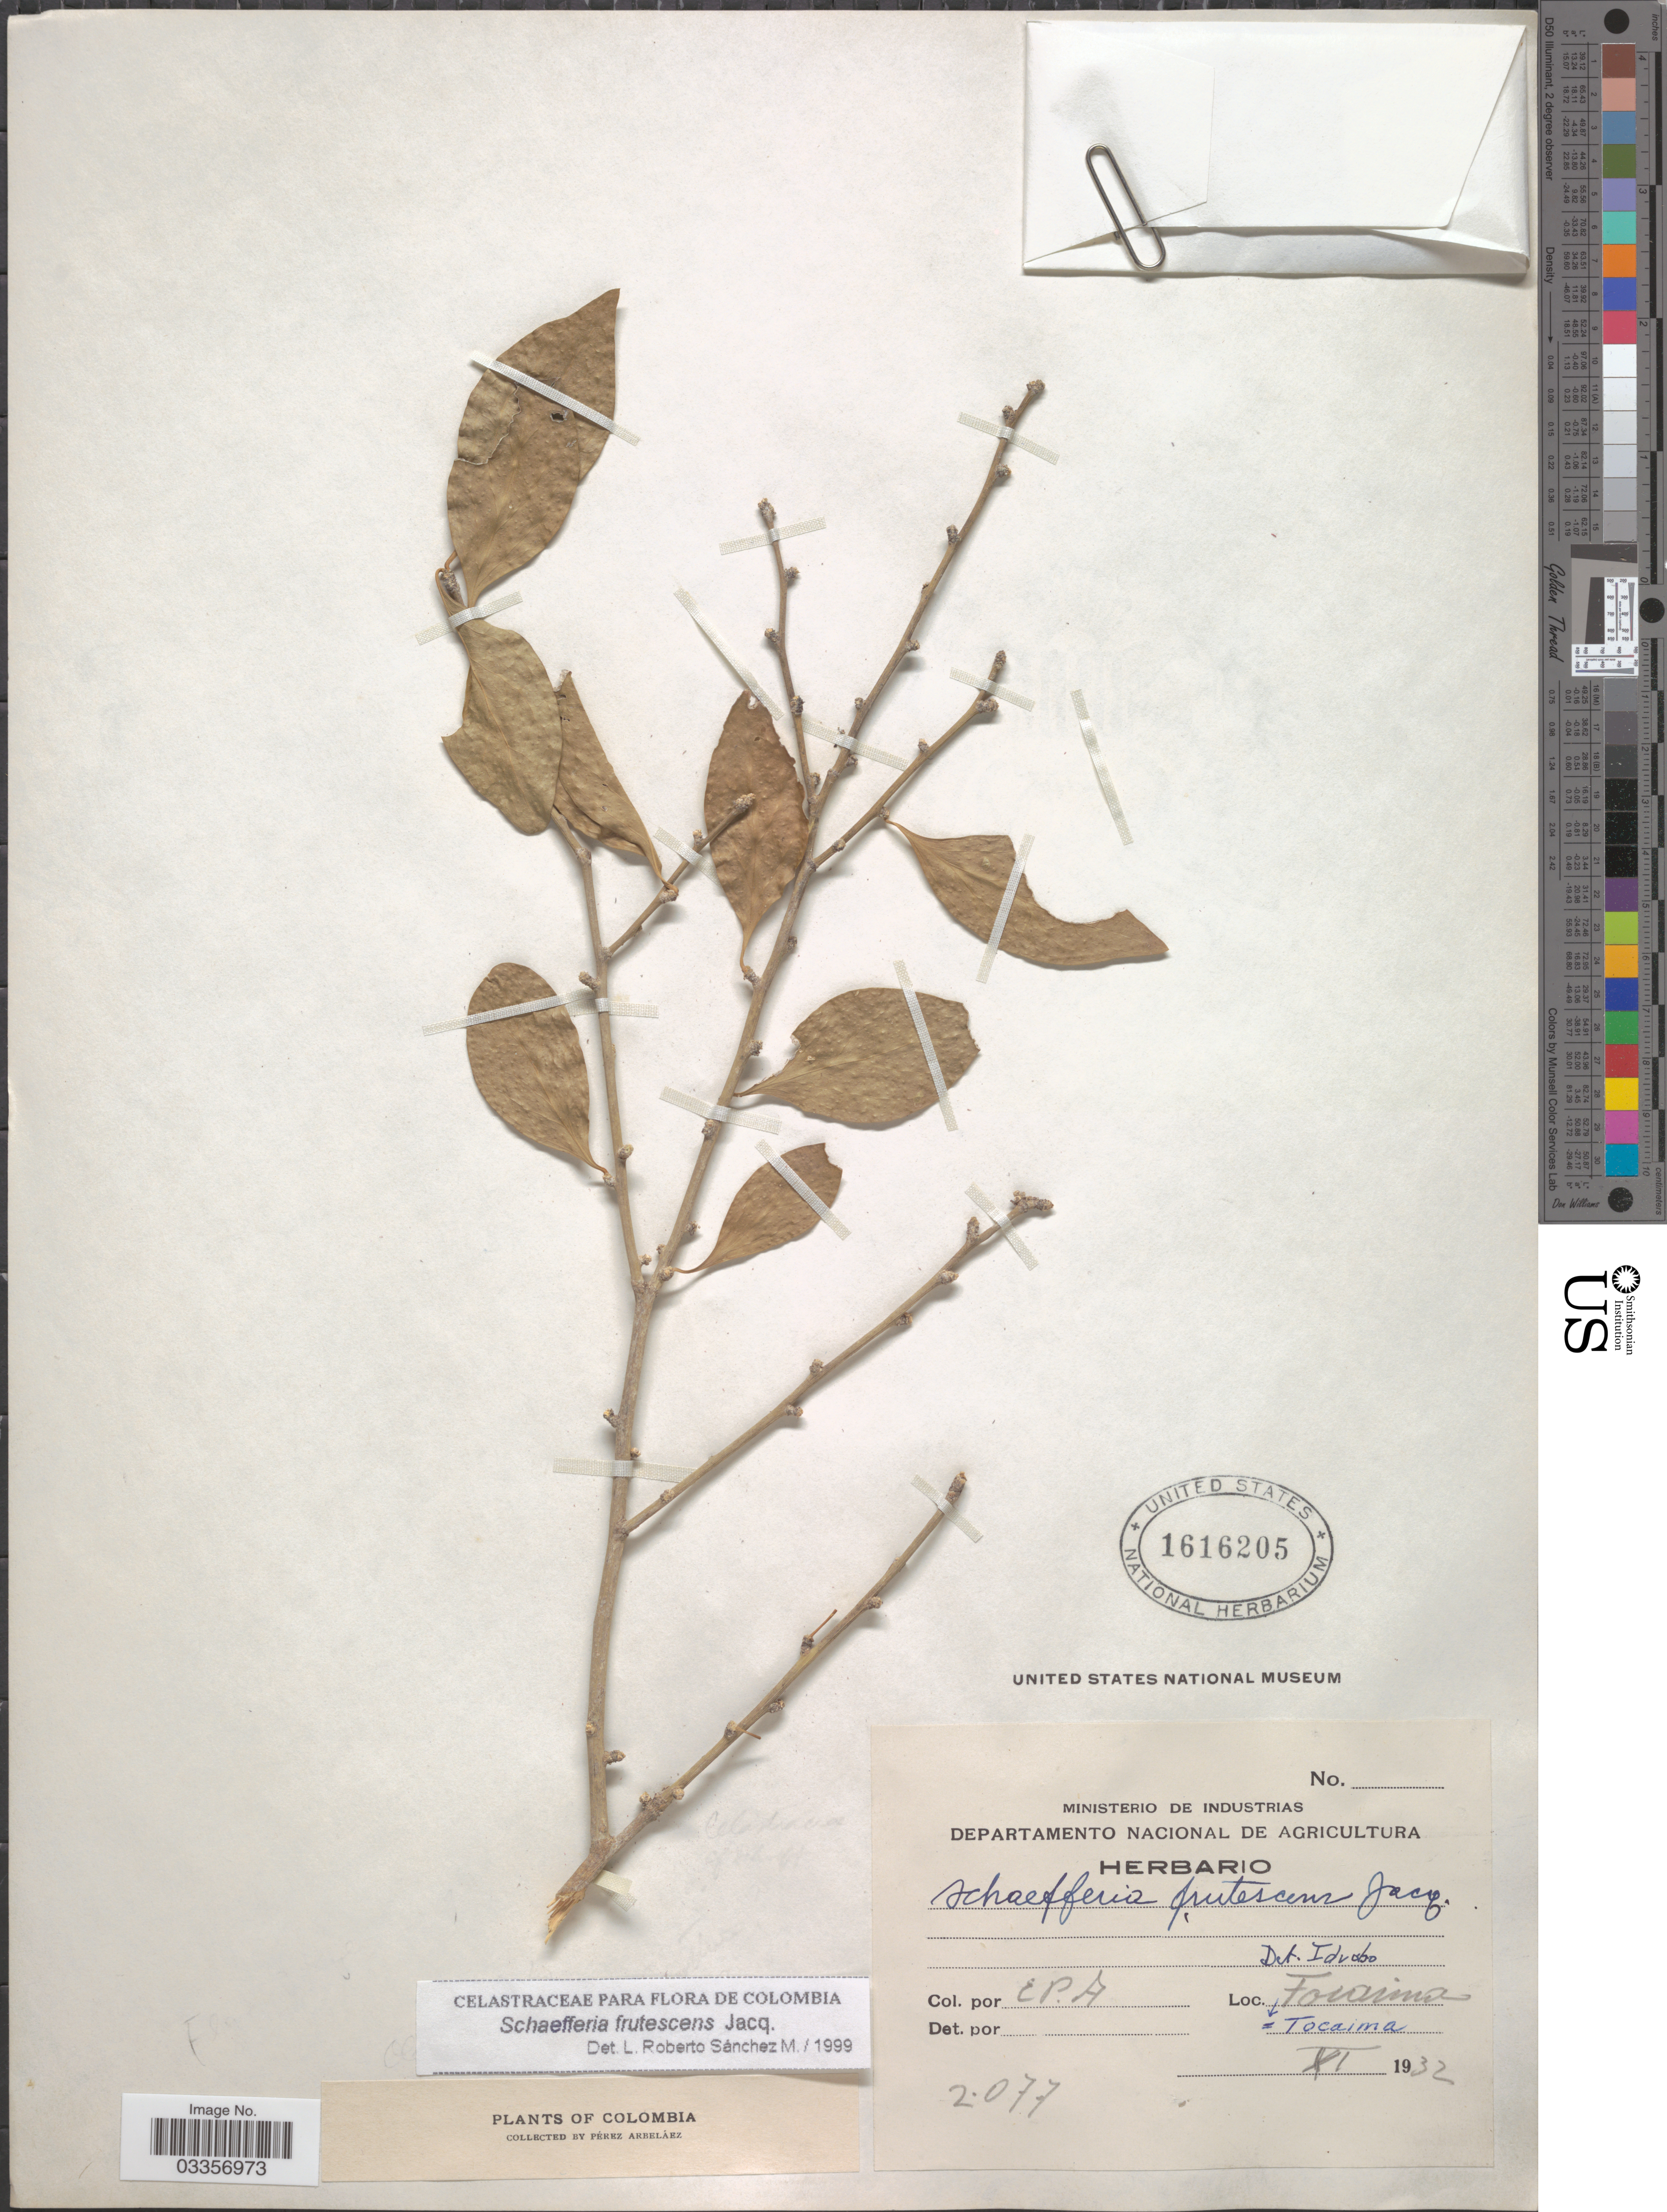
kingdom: Plantae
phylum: Tracheophyta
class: Magnoliopsida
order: Celastrales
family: Celastraceae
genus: Schaefferia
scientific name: Schaefferia frutescens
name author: Jacq.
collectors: E. Pérez Arbeláez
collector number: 2077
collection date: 1932-11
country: Colombia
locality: Tocaima.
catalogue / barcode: US 1616205